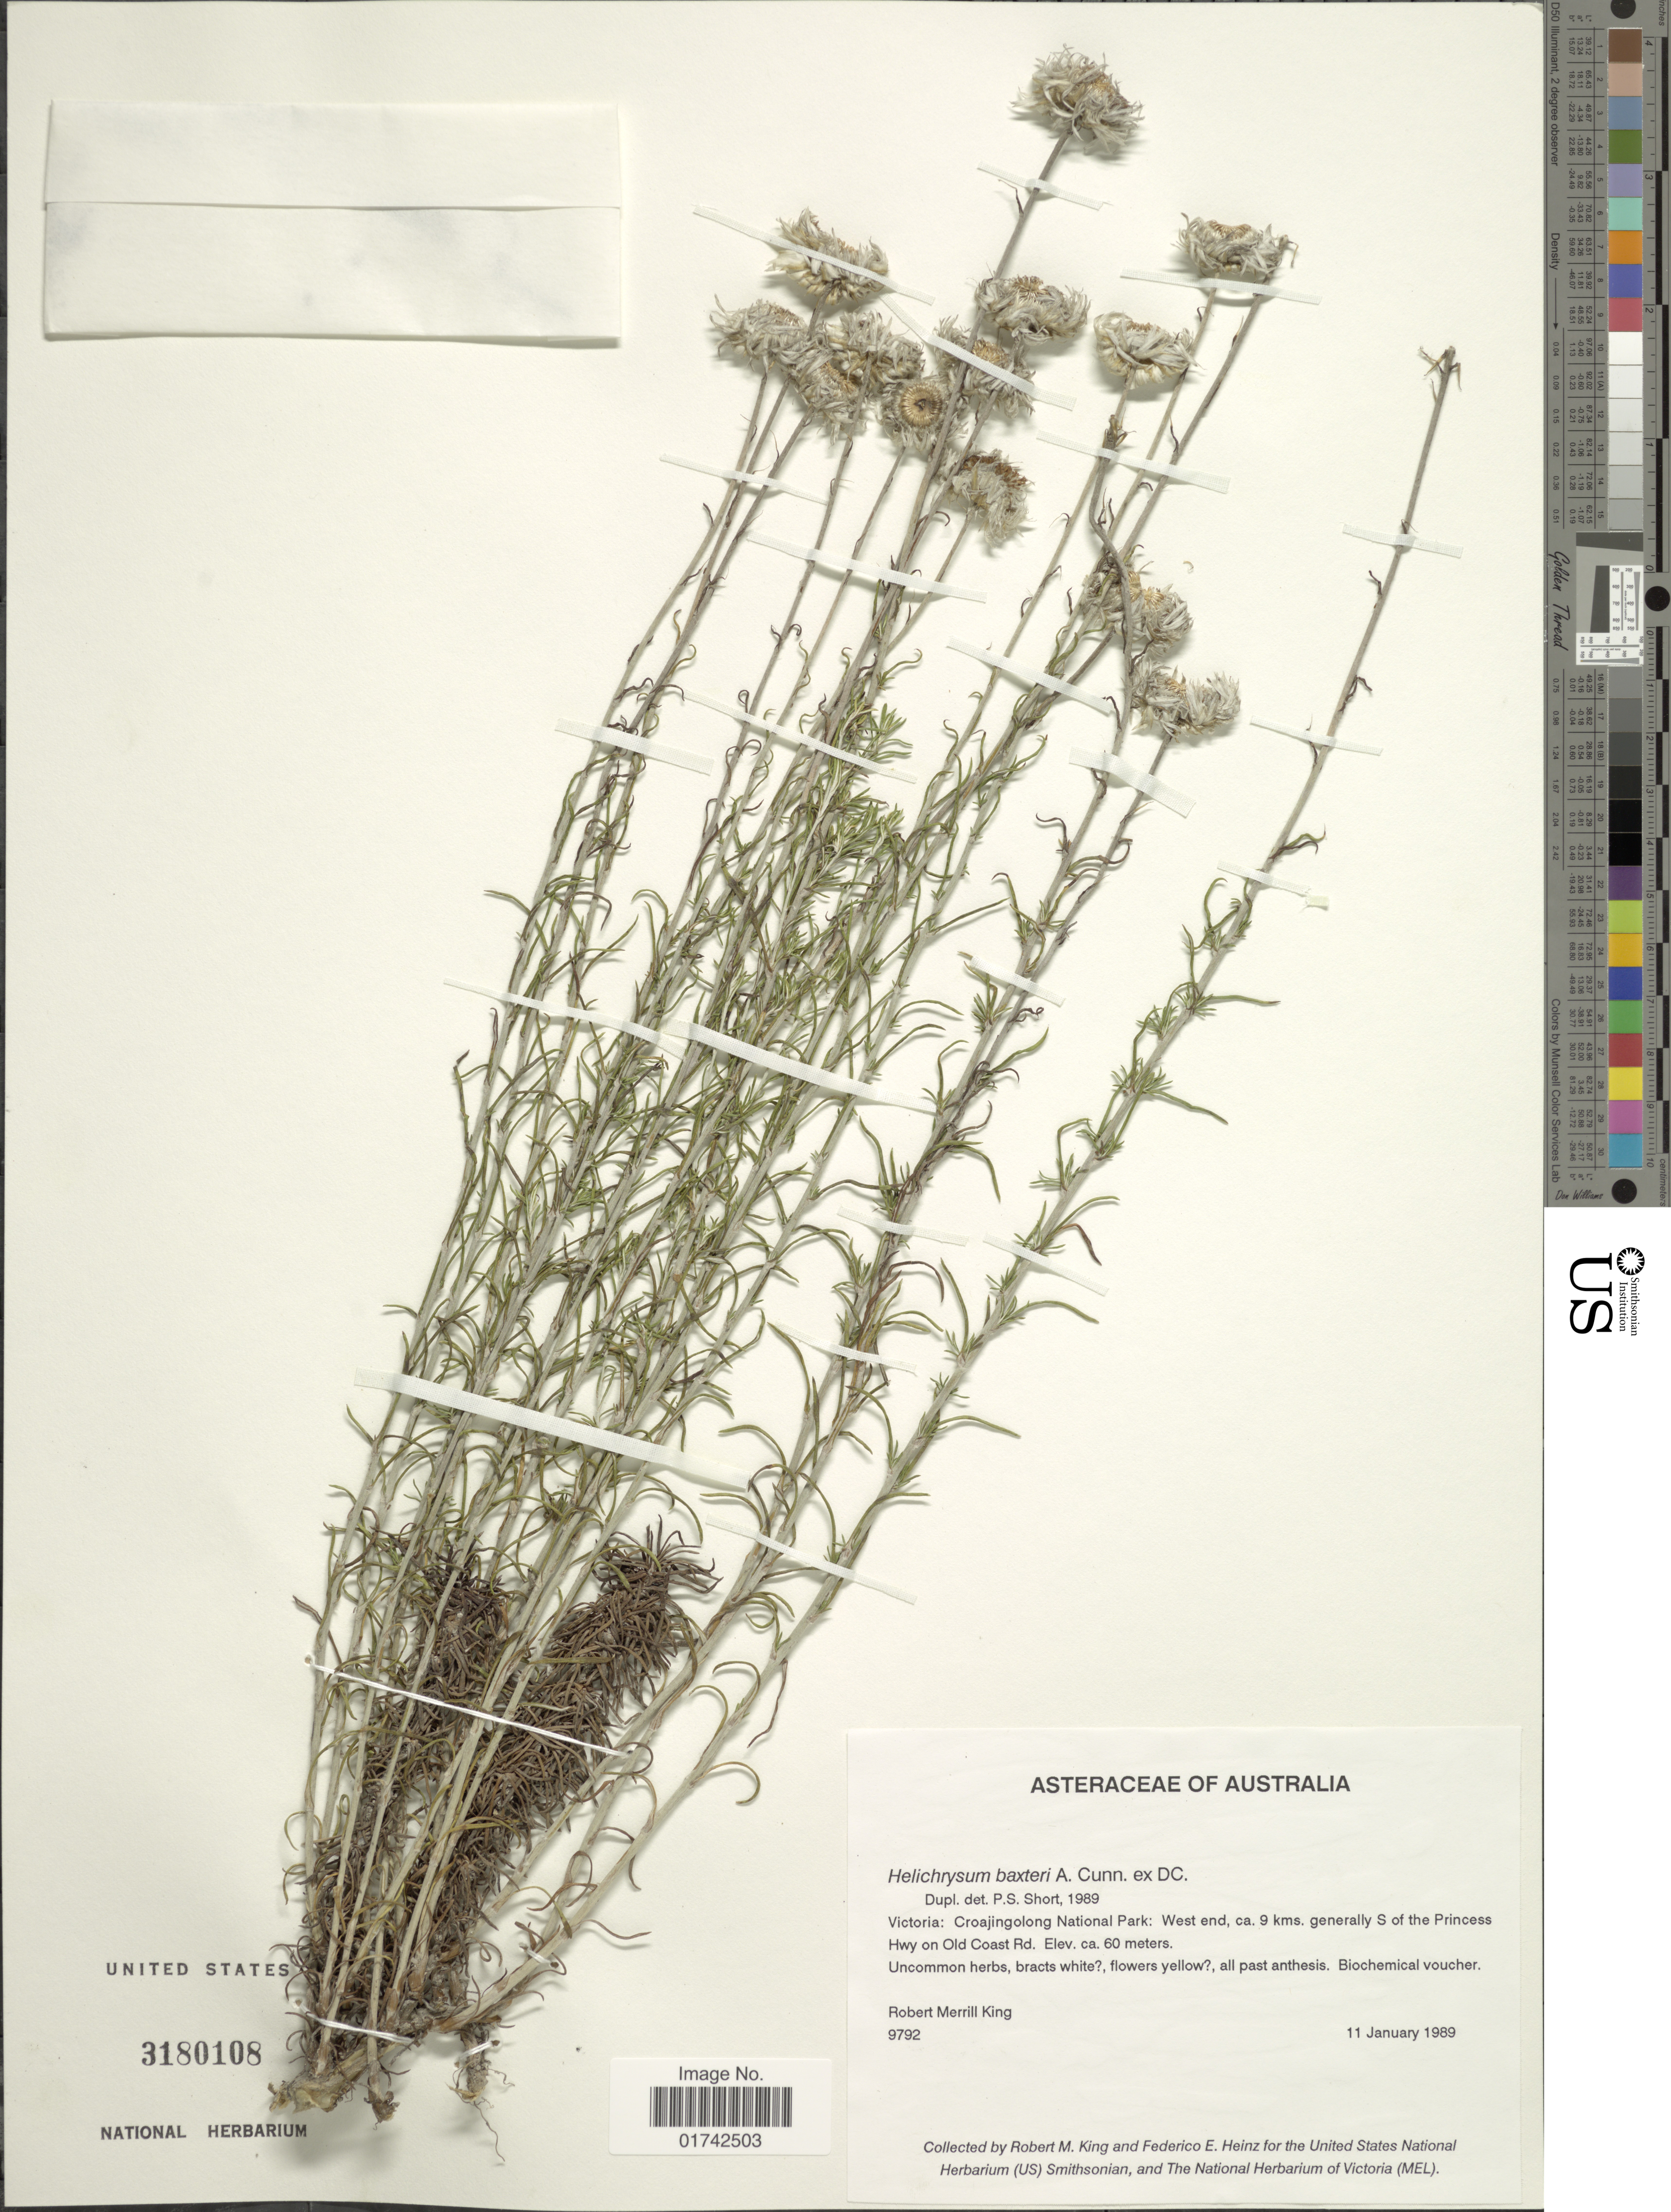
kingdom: Plantae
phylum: Tracheophyta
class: Magnoliopsida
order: Asterales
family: Asteraceae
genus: Helichrysum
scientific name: Helichrysum baxteri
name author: A. Cunn. ex DC.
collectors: R. M. King & F. Heinz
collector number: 9792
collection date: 1989-01-11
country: Australia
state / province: Victoria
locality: Victoria: Croajingolong National Park: West end, ca. 9 kms. generally S of the Princess Hwy on Old Coast Rd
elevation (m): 60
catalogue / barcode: US 3180108